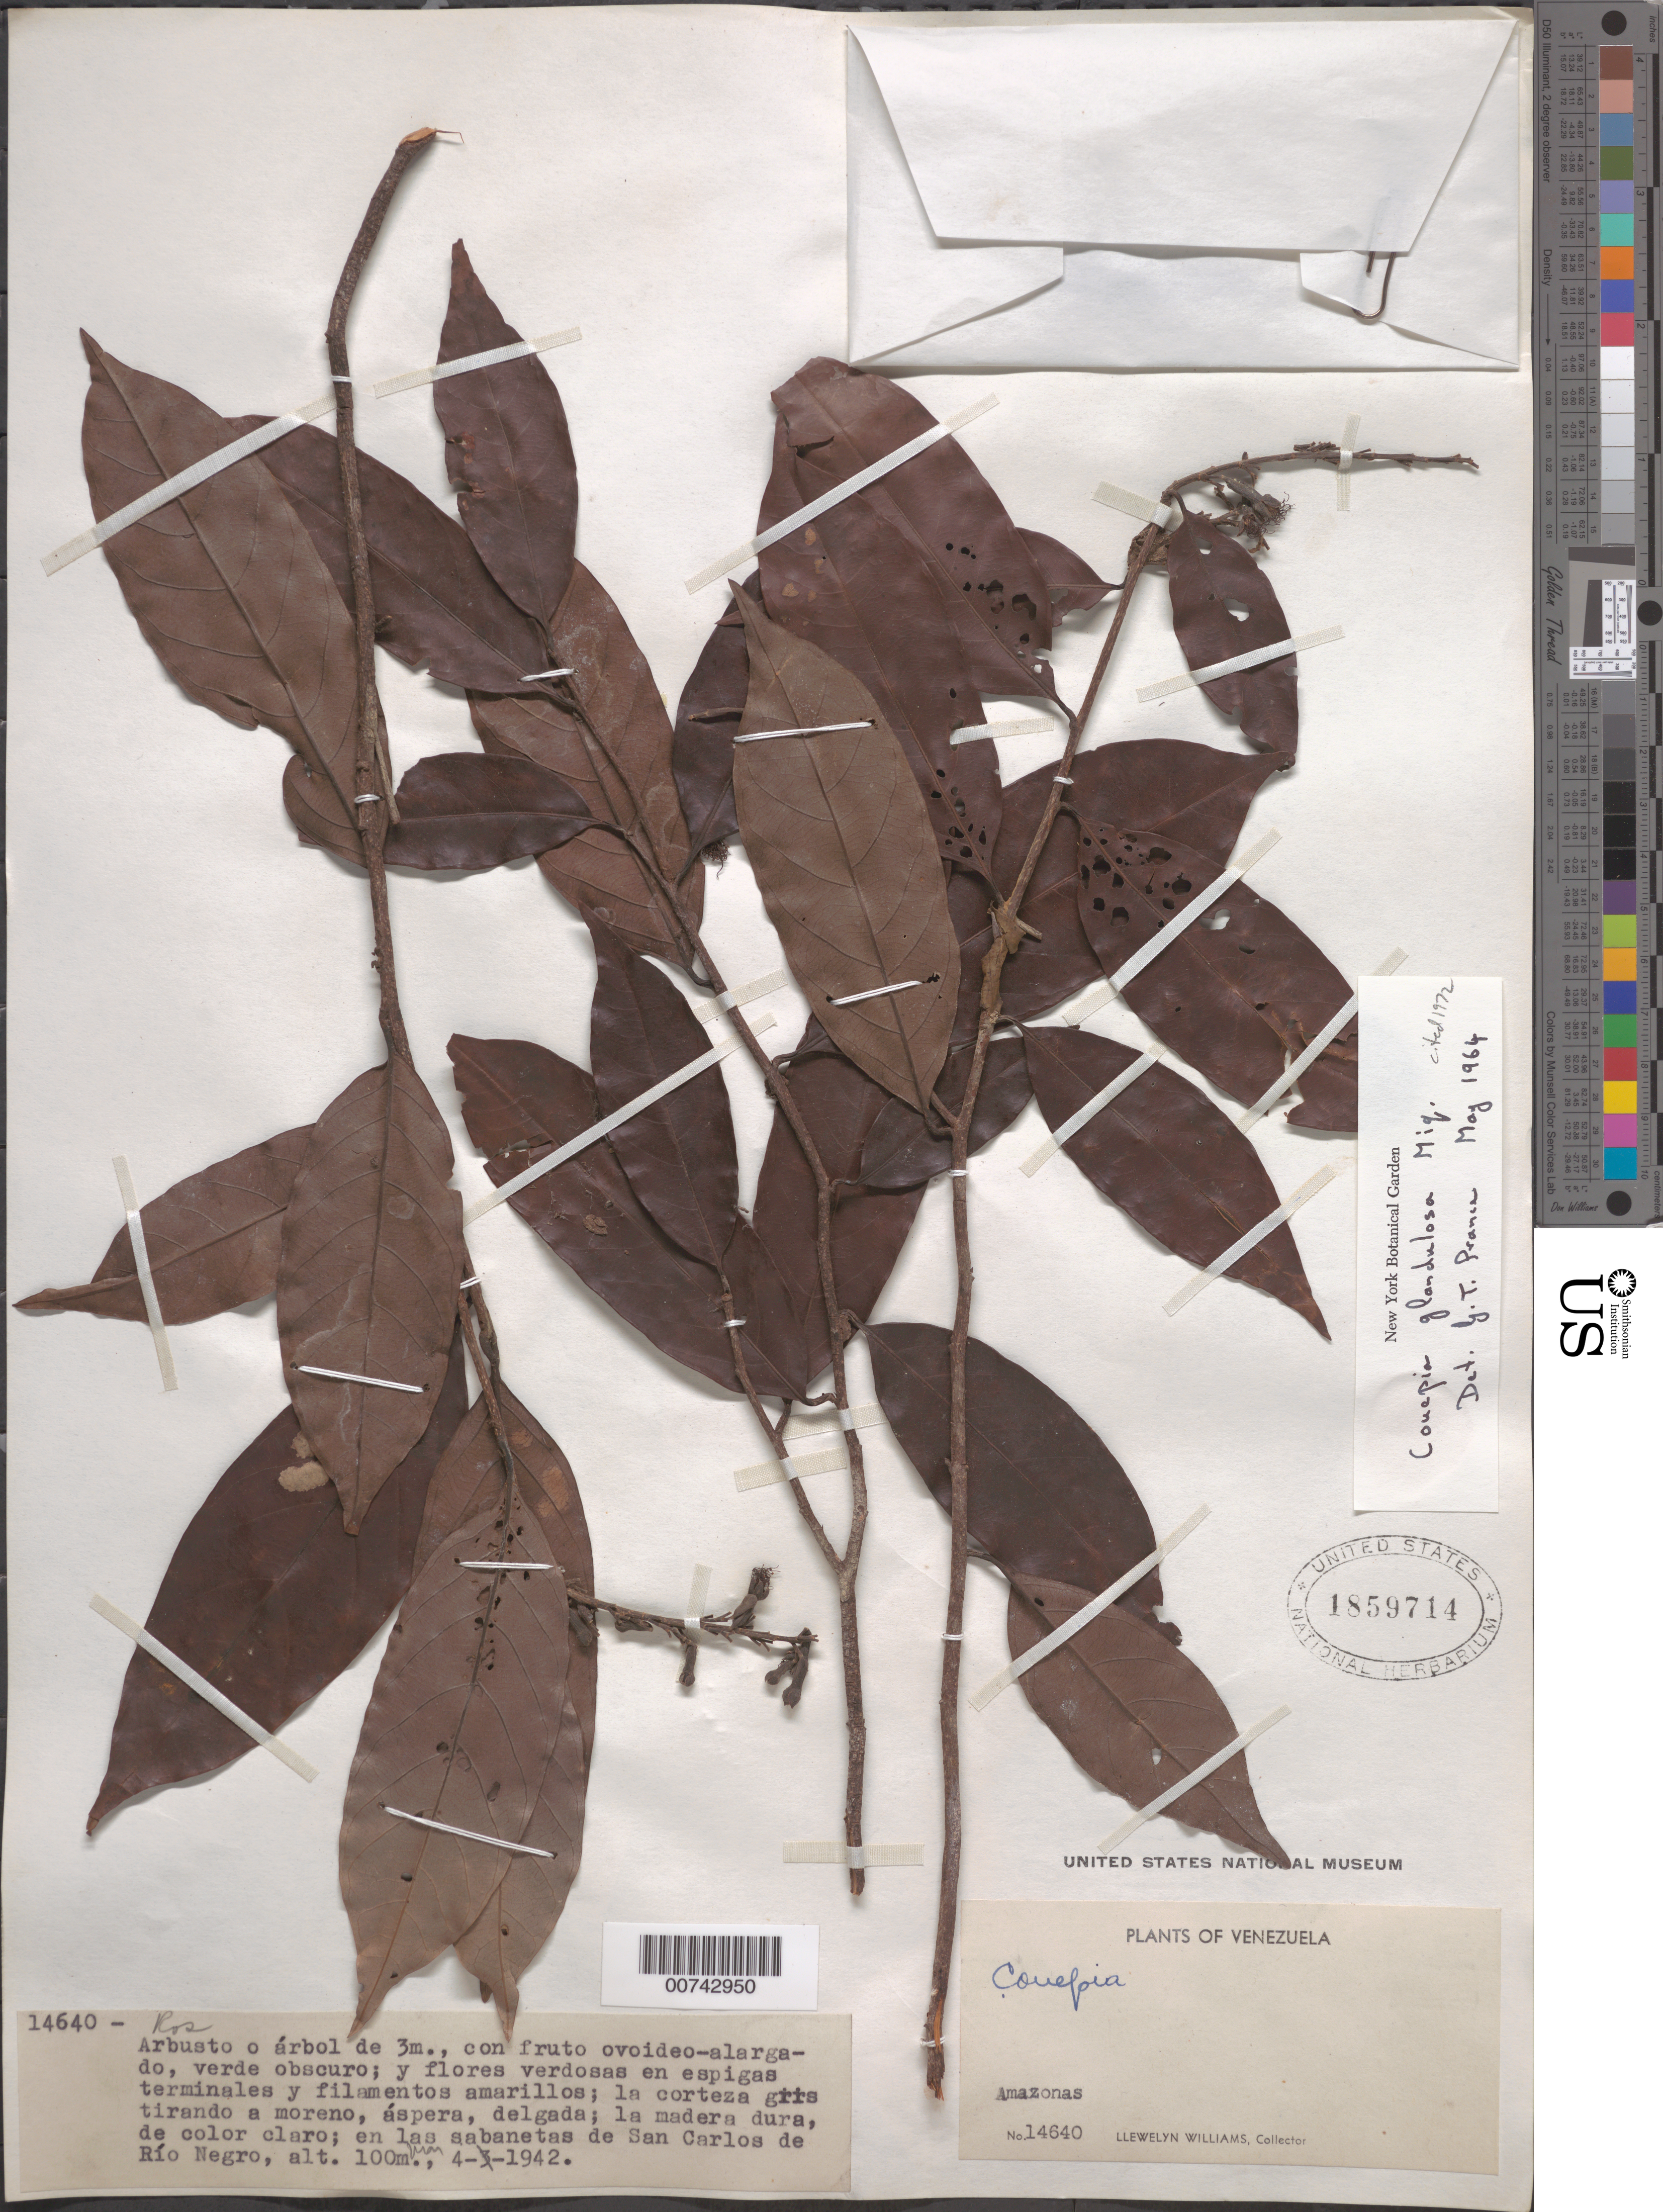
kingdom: Plantae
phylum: Tracheophyta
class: Magnoliopsida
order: Malpighiales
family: Chrysobalanaceae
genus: Couepia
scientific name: Couepia glandulosa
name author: Miq.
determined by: Prance, G. T.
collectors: Ll. Williams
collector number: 14640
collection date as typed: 4-Mar-42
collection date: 1942-03-04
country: Venezuela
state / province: Amazonas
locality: San Carlos de Río Negro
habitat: Sabanetas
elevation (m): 100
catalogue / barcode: US 1859714